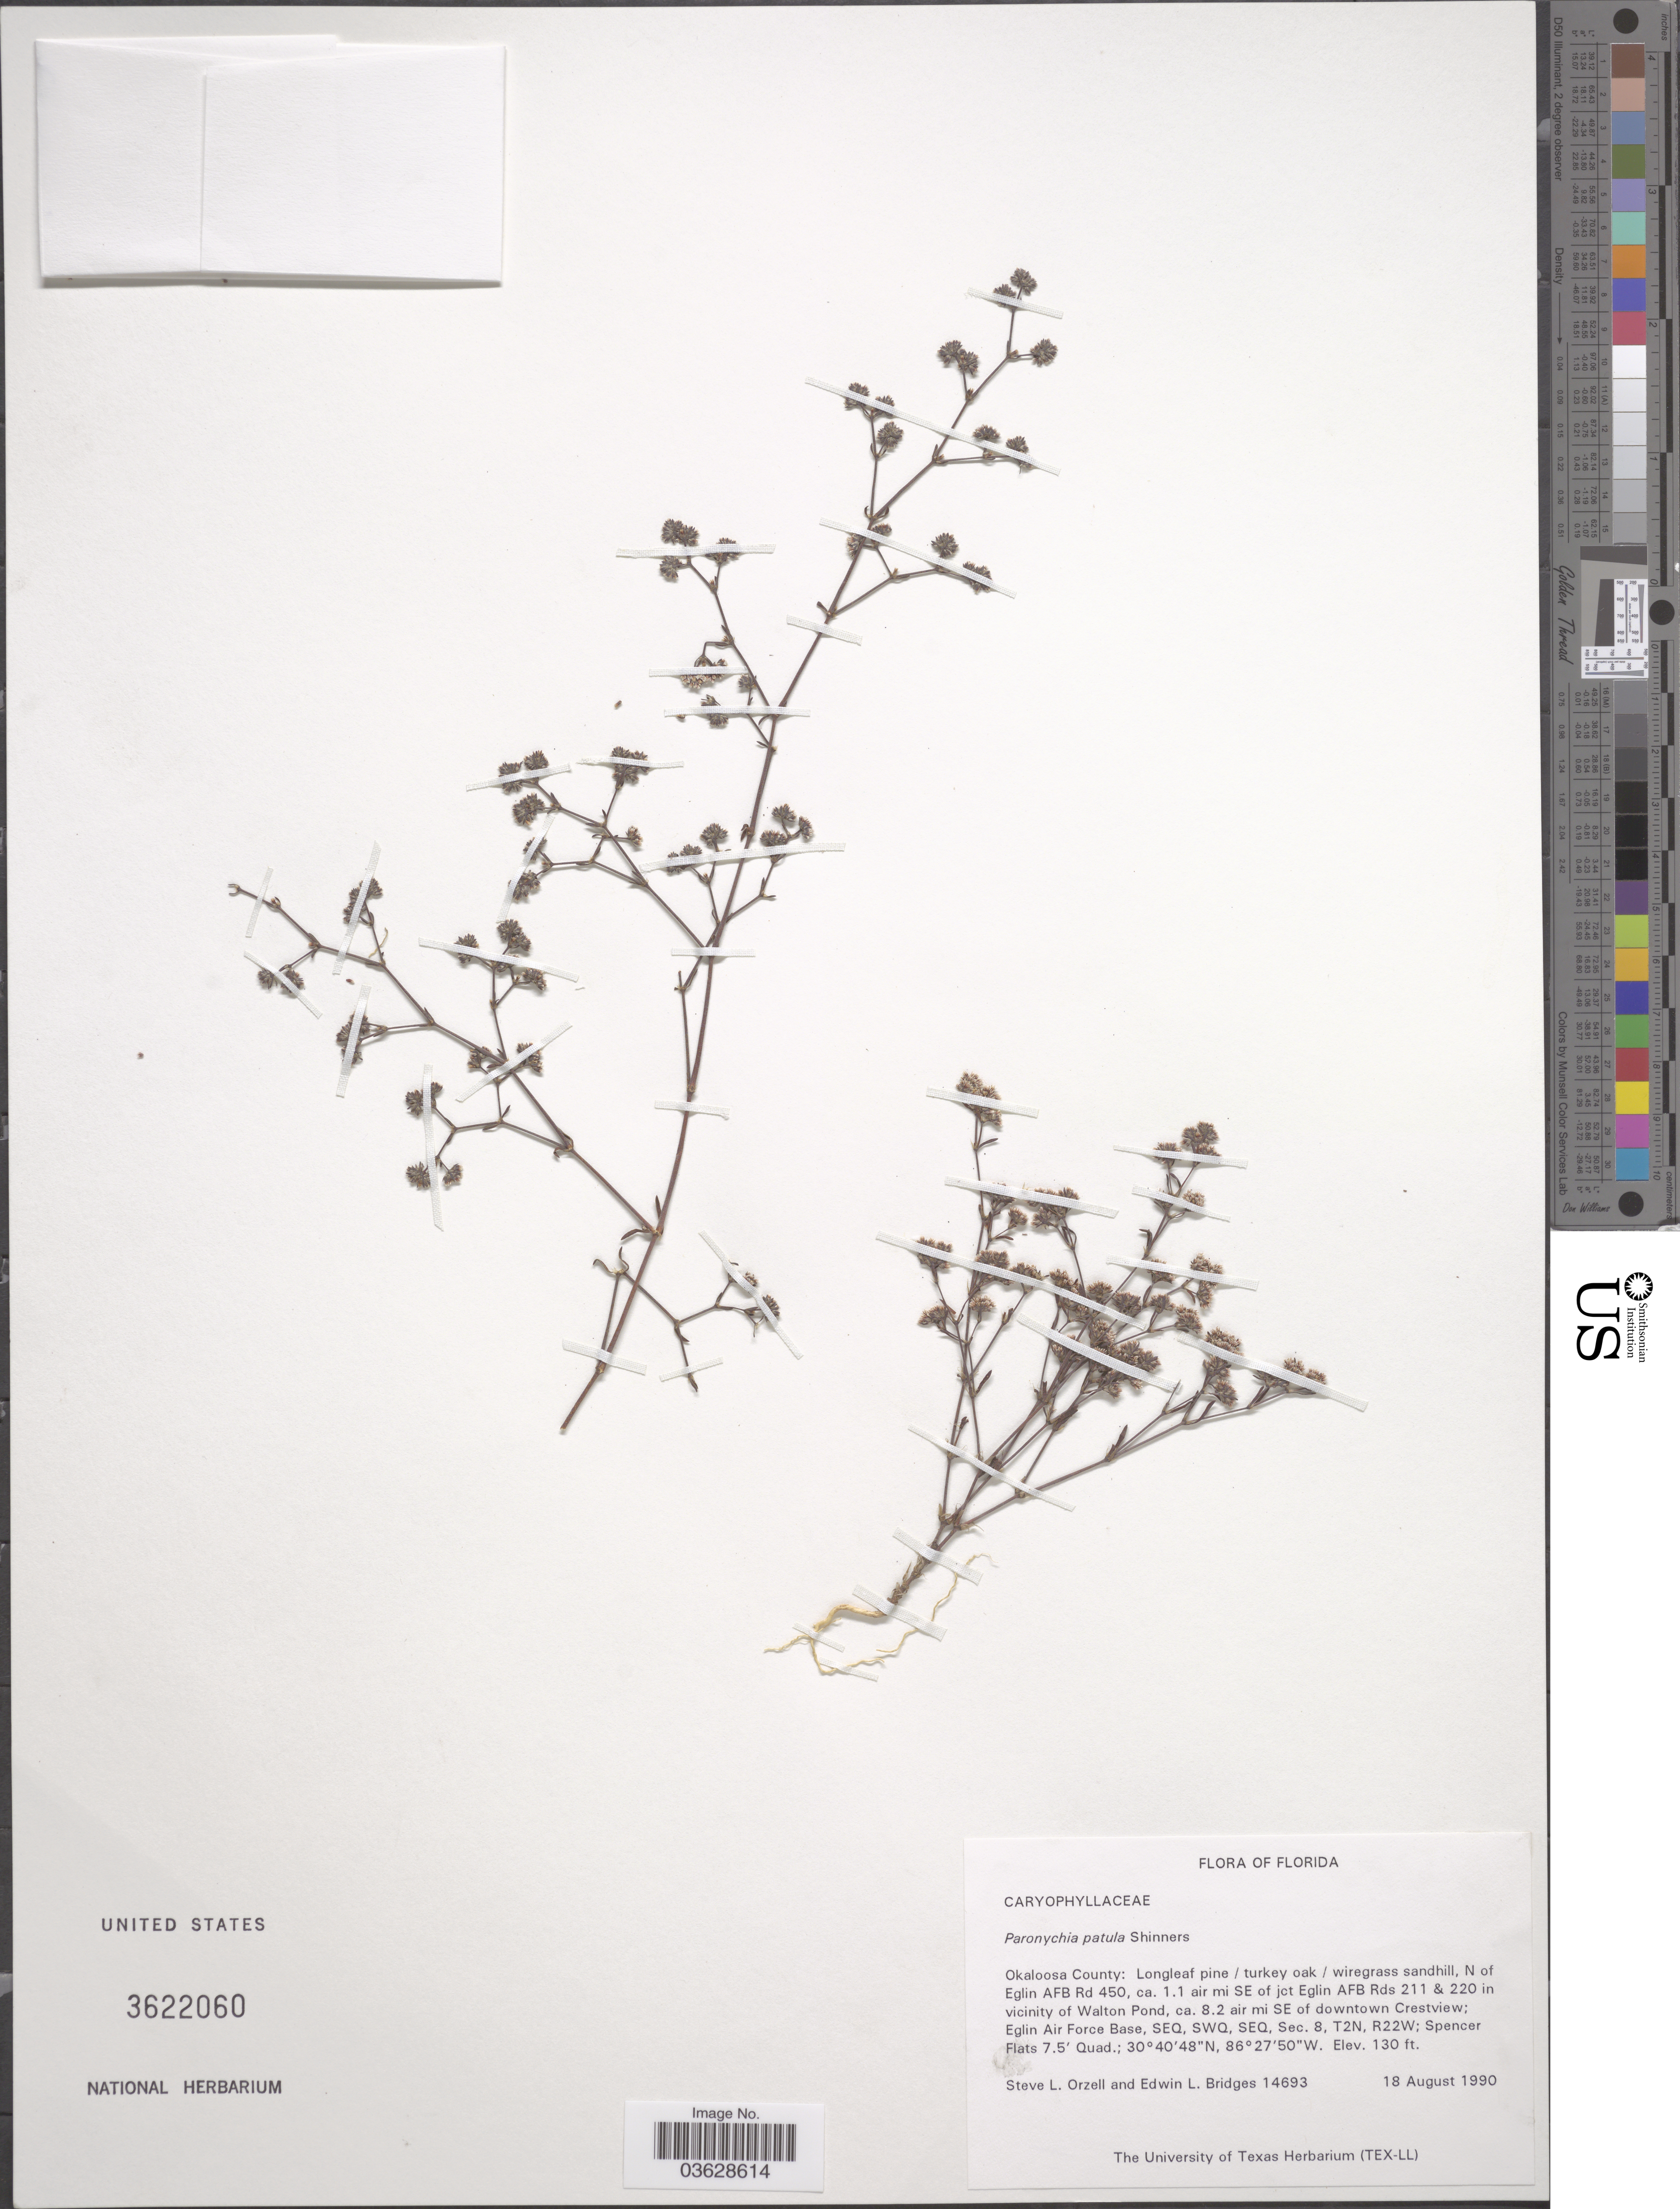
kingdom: Plantae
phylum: Tracheophyta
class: Magnoliopsida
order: Caryophyllales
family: Caryophyllaceae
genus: Paronychia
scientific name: Paronychia patula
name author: Shinners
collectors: S. Orzell & E. Bridges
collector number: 14693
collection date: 1990-08-18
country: United States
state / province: Florida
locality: Okaloosa County: Longleaf pine/ turkey oak/ wiregrass sandhill, N of Eglin AFB Rd 450, ca. 1.1 air mi SE of jct Eglin AFB Rds 211 & 220 in vicinity of Walton Pond, ca. 8.2 air mi SE of downtown Crestview; Eglin Air Forse Base, SEQ, SWQ, SEQ, Sec. 8, T2N, R22W; Spencer Flats 7.5' Quad.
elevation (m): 40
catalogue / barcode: US 3622060